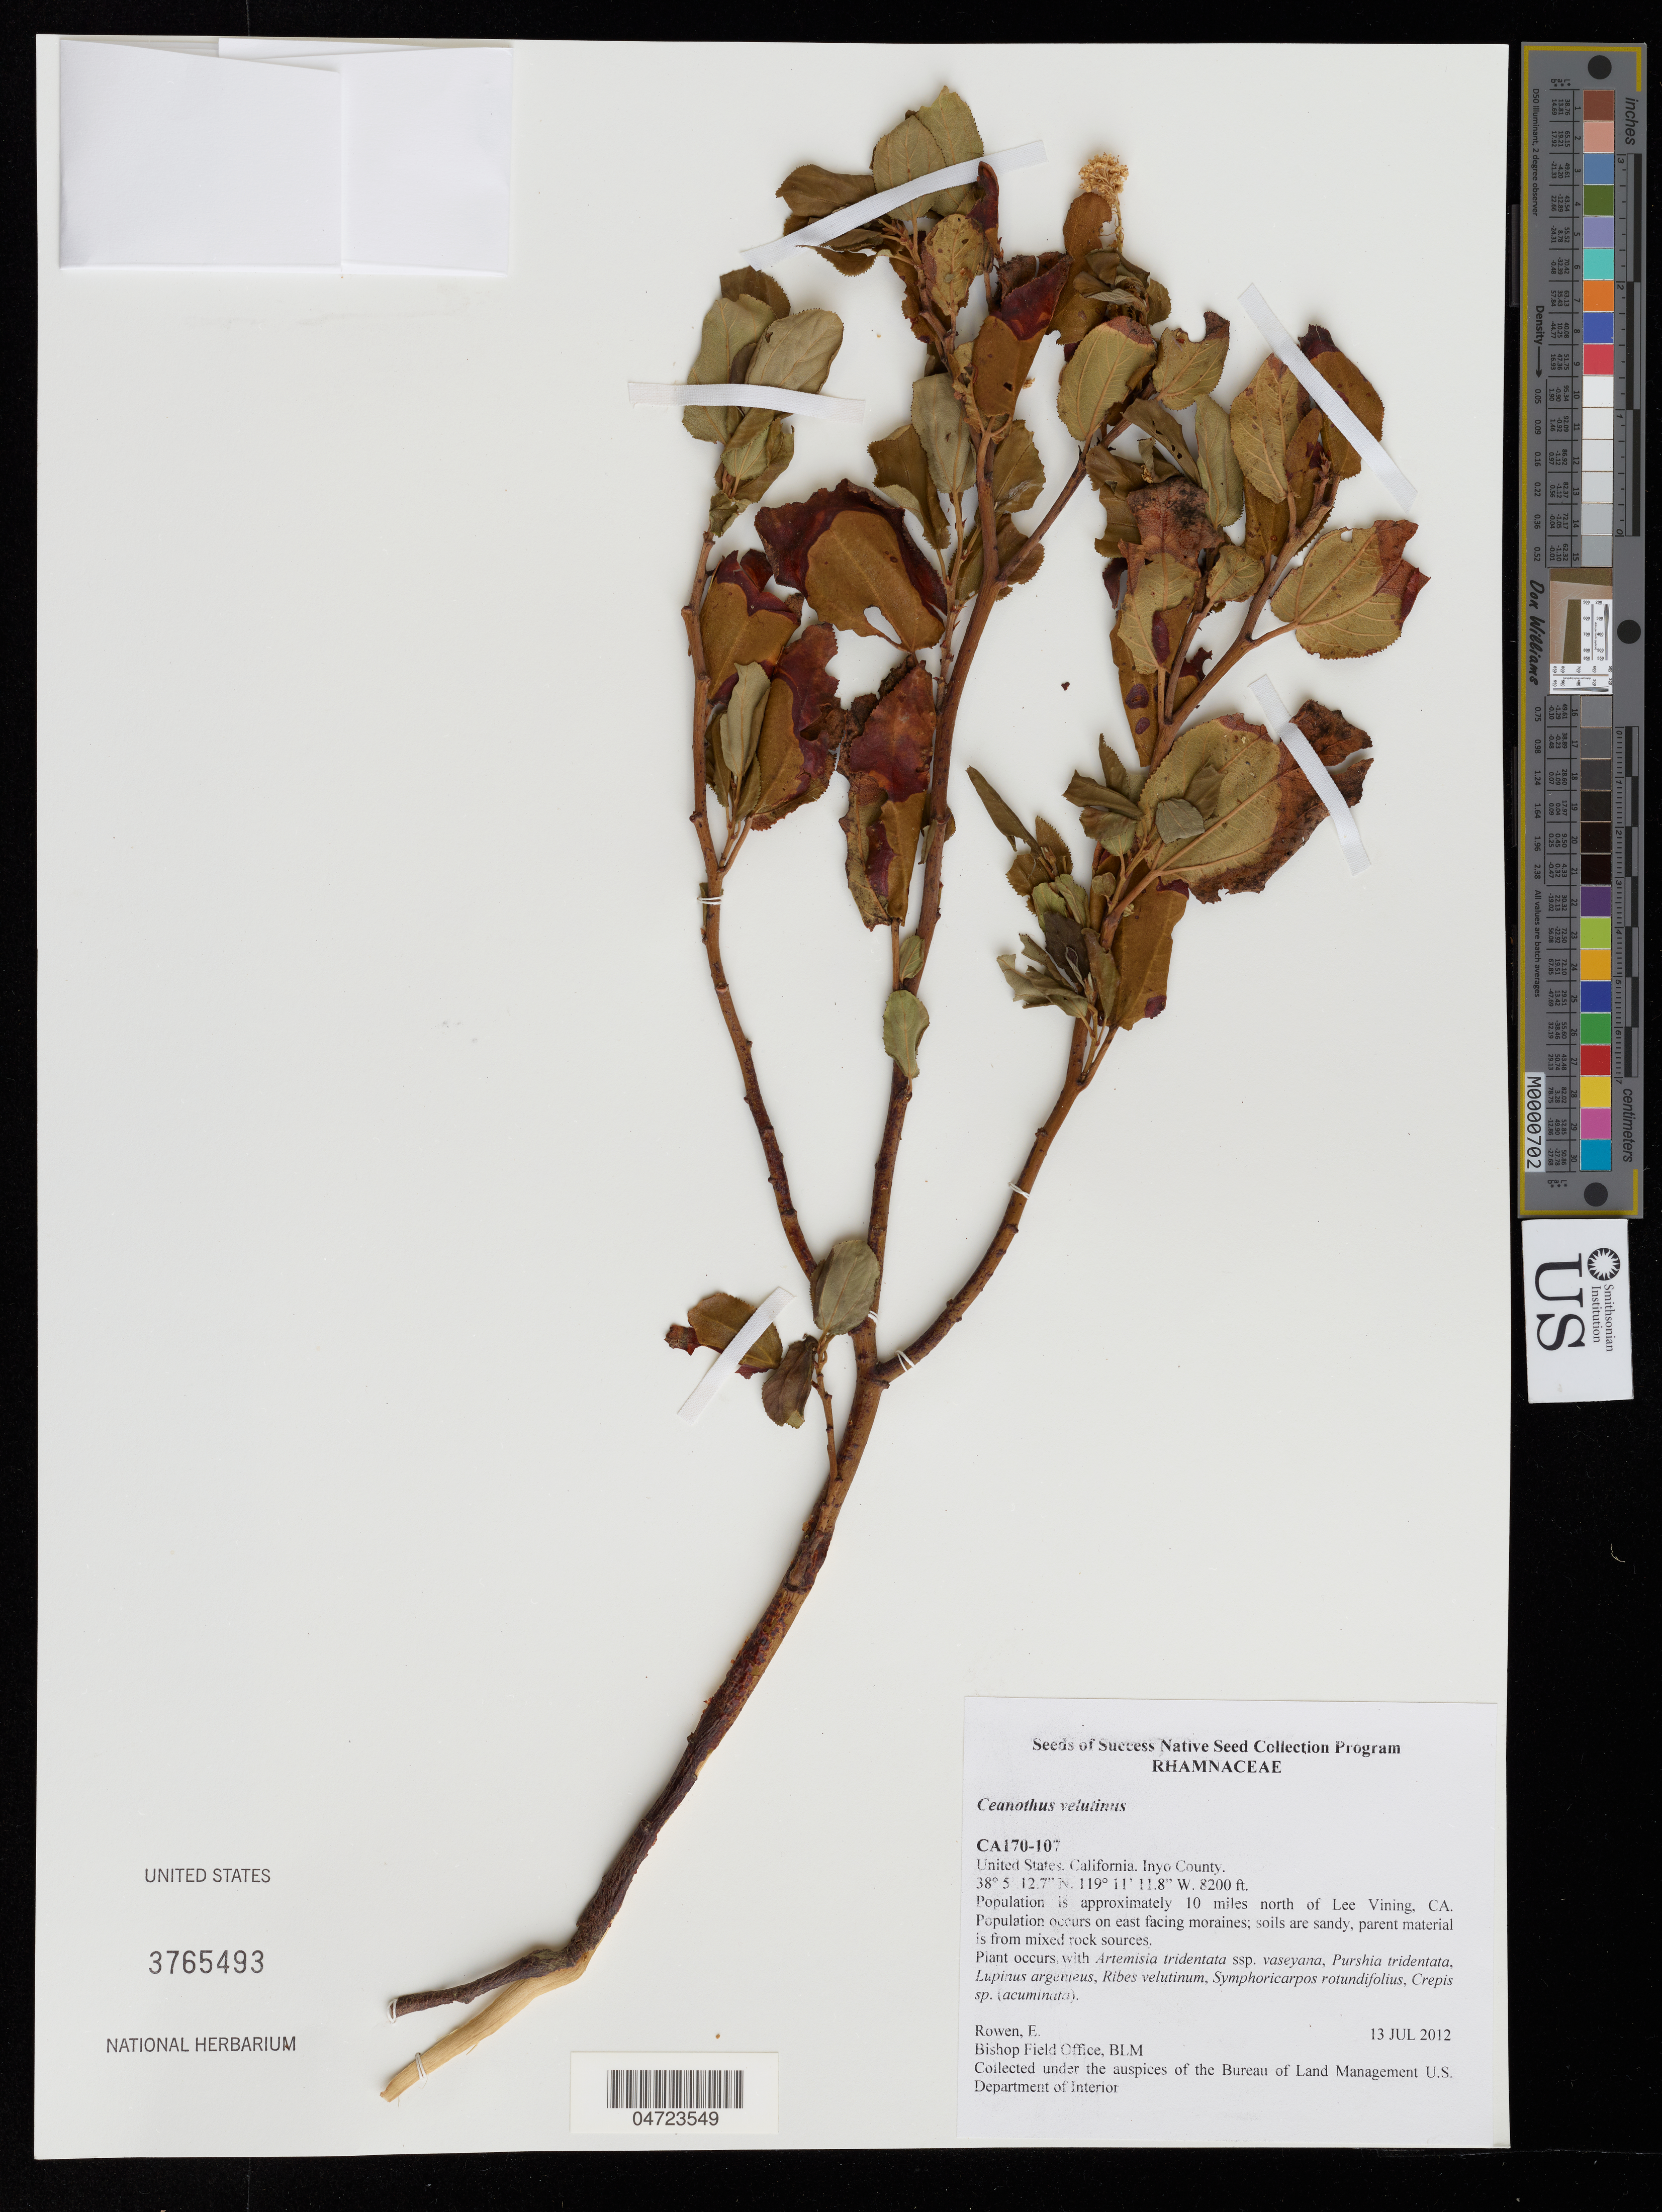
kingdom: Plantae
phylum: Tracheophyta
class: Magnoliopsida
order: Rosales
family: Rhamnaceae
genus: Ceanothus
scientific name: Ceanothus velutinus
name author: Douglas ex Hook.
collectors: E. Rowen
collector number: CA170-107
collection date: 2012-07-13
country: United States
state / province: California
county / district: Inyo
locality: Inyo County. Population is approximately 10 miles north of Lee Vining.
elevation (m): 2499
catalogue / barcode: US 3765493